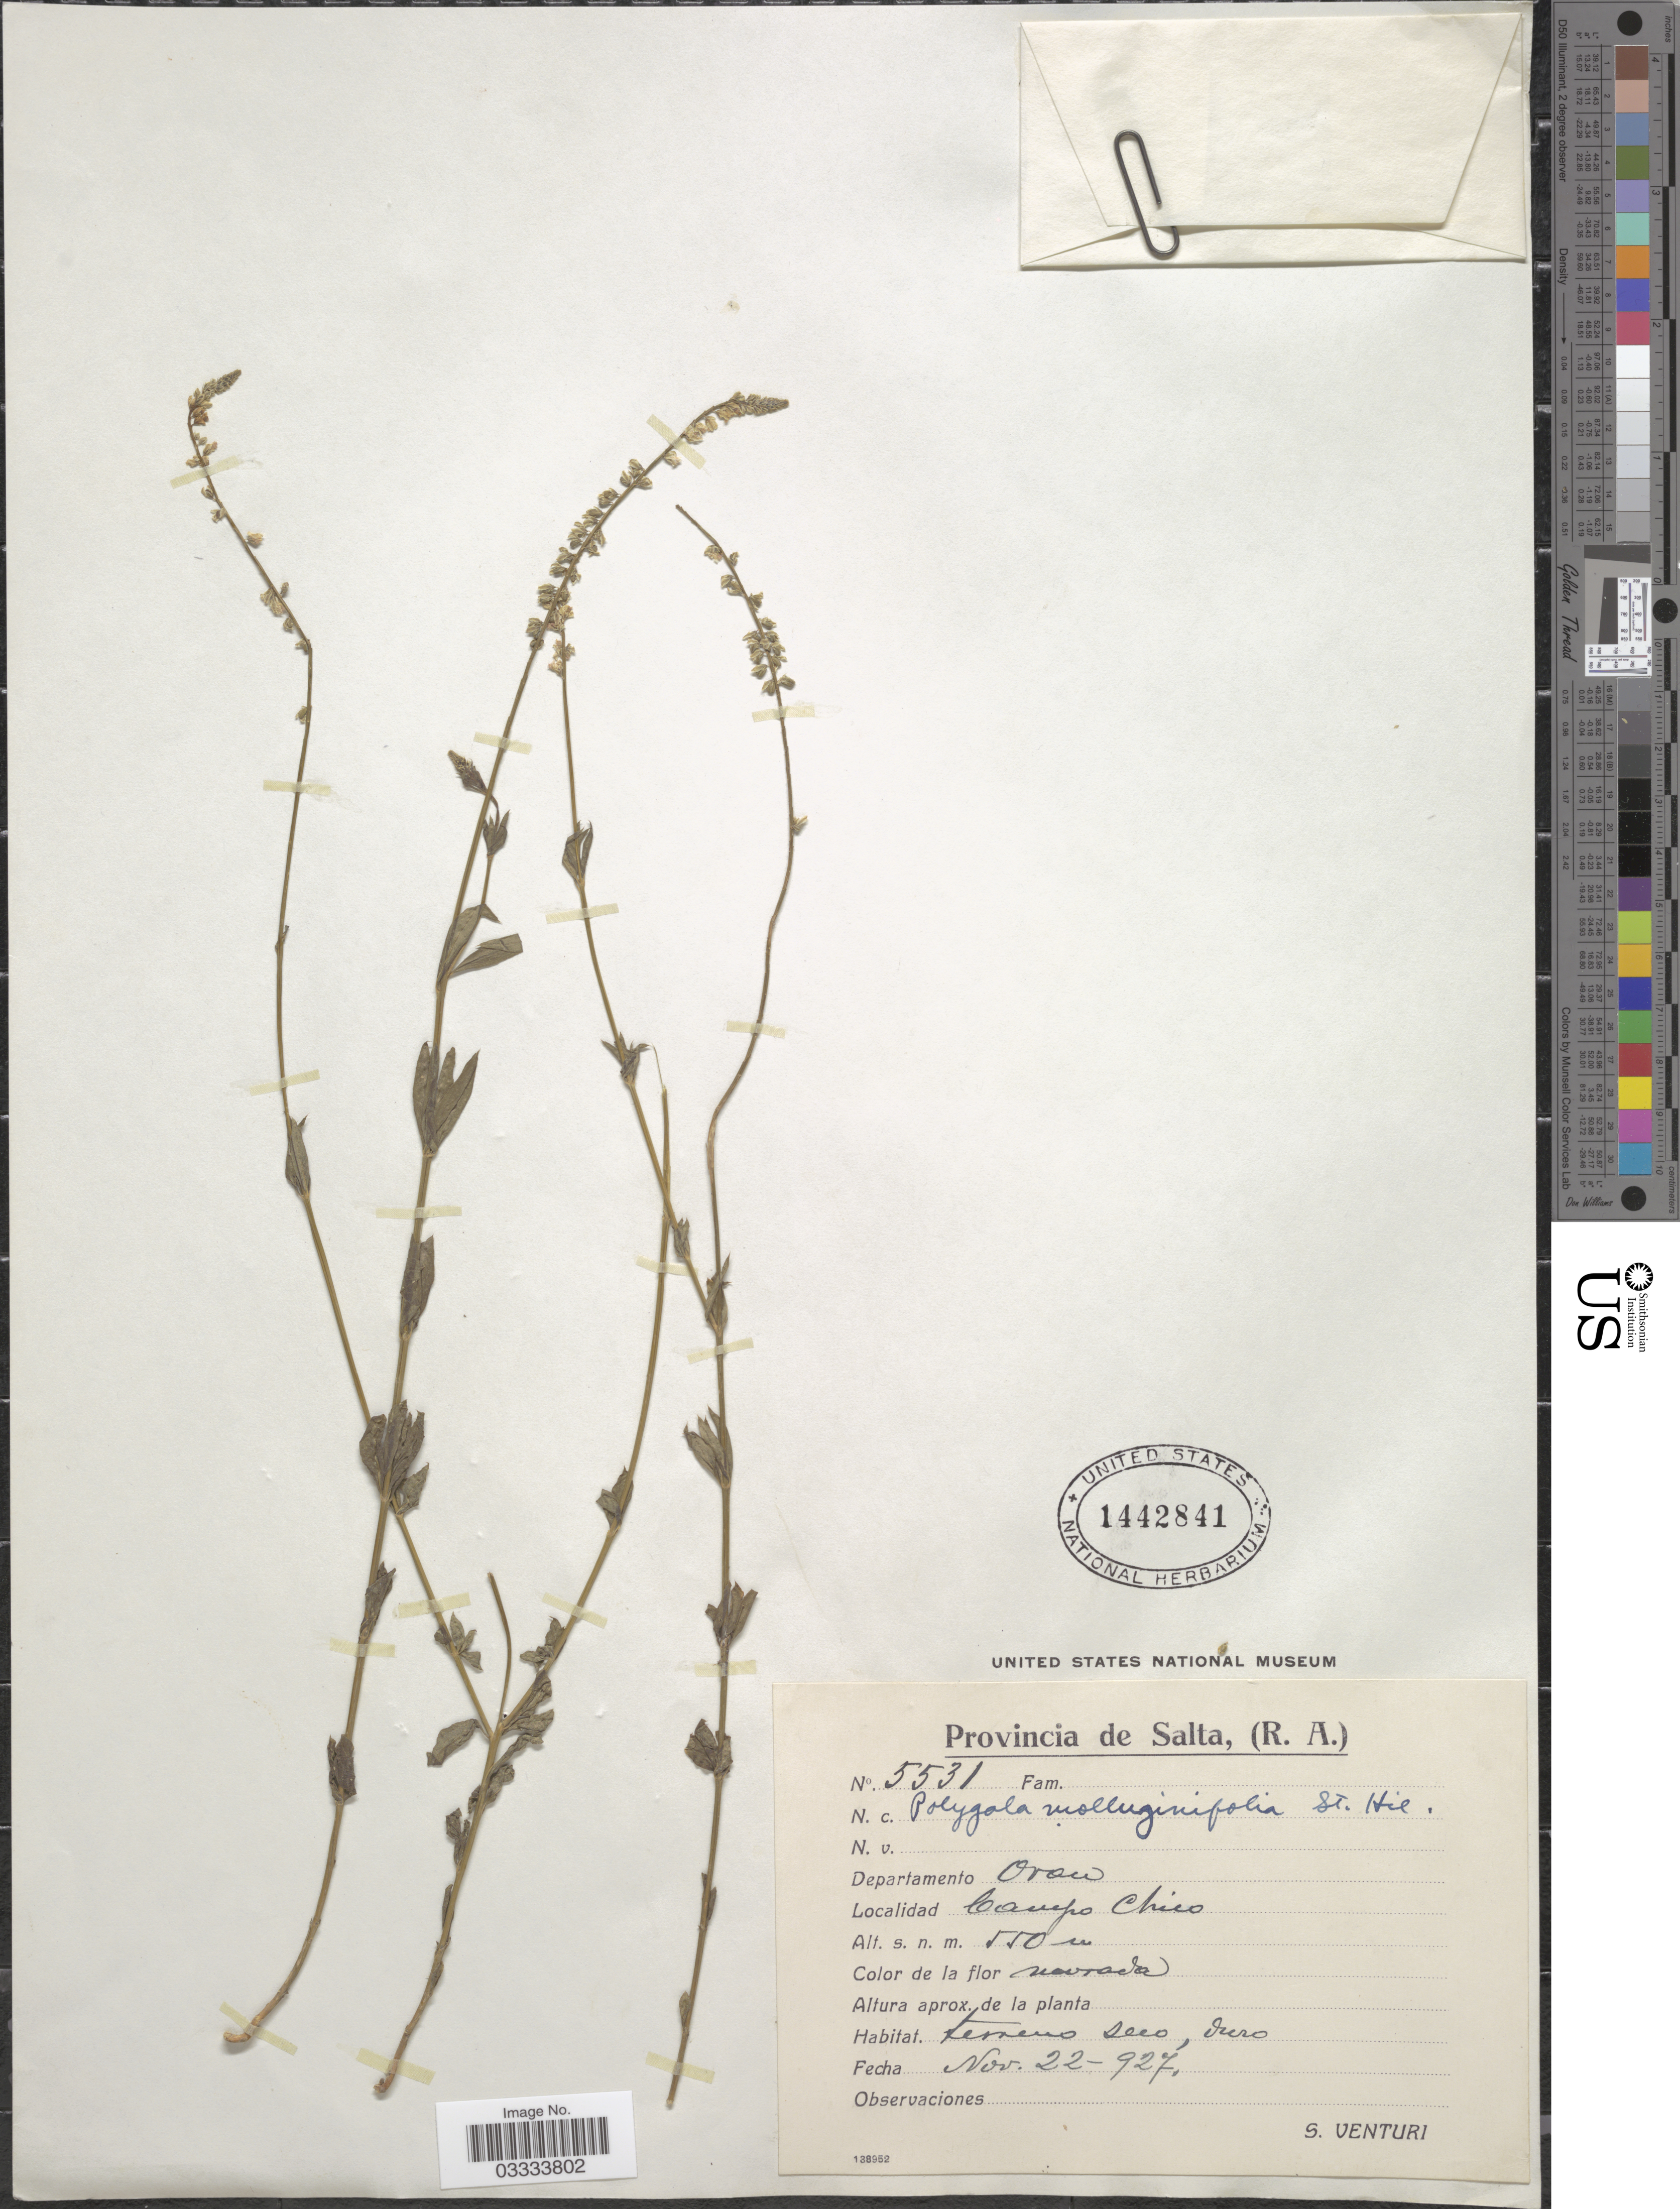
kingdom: Plantae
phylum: Tracheophyta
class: Magnoliopsida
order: Fabales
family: Polygalaceae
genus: Polygala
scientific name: Polygala molluginifolia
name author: A. St.-Hil. & Moq.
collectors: S. Venturi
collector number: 5531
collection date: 1927-11-22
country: Argentina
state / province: Salta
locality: Departamento Oran. Campo Chico.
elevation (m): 550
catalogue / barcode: US 1442841